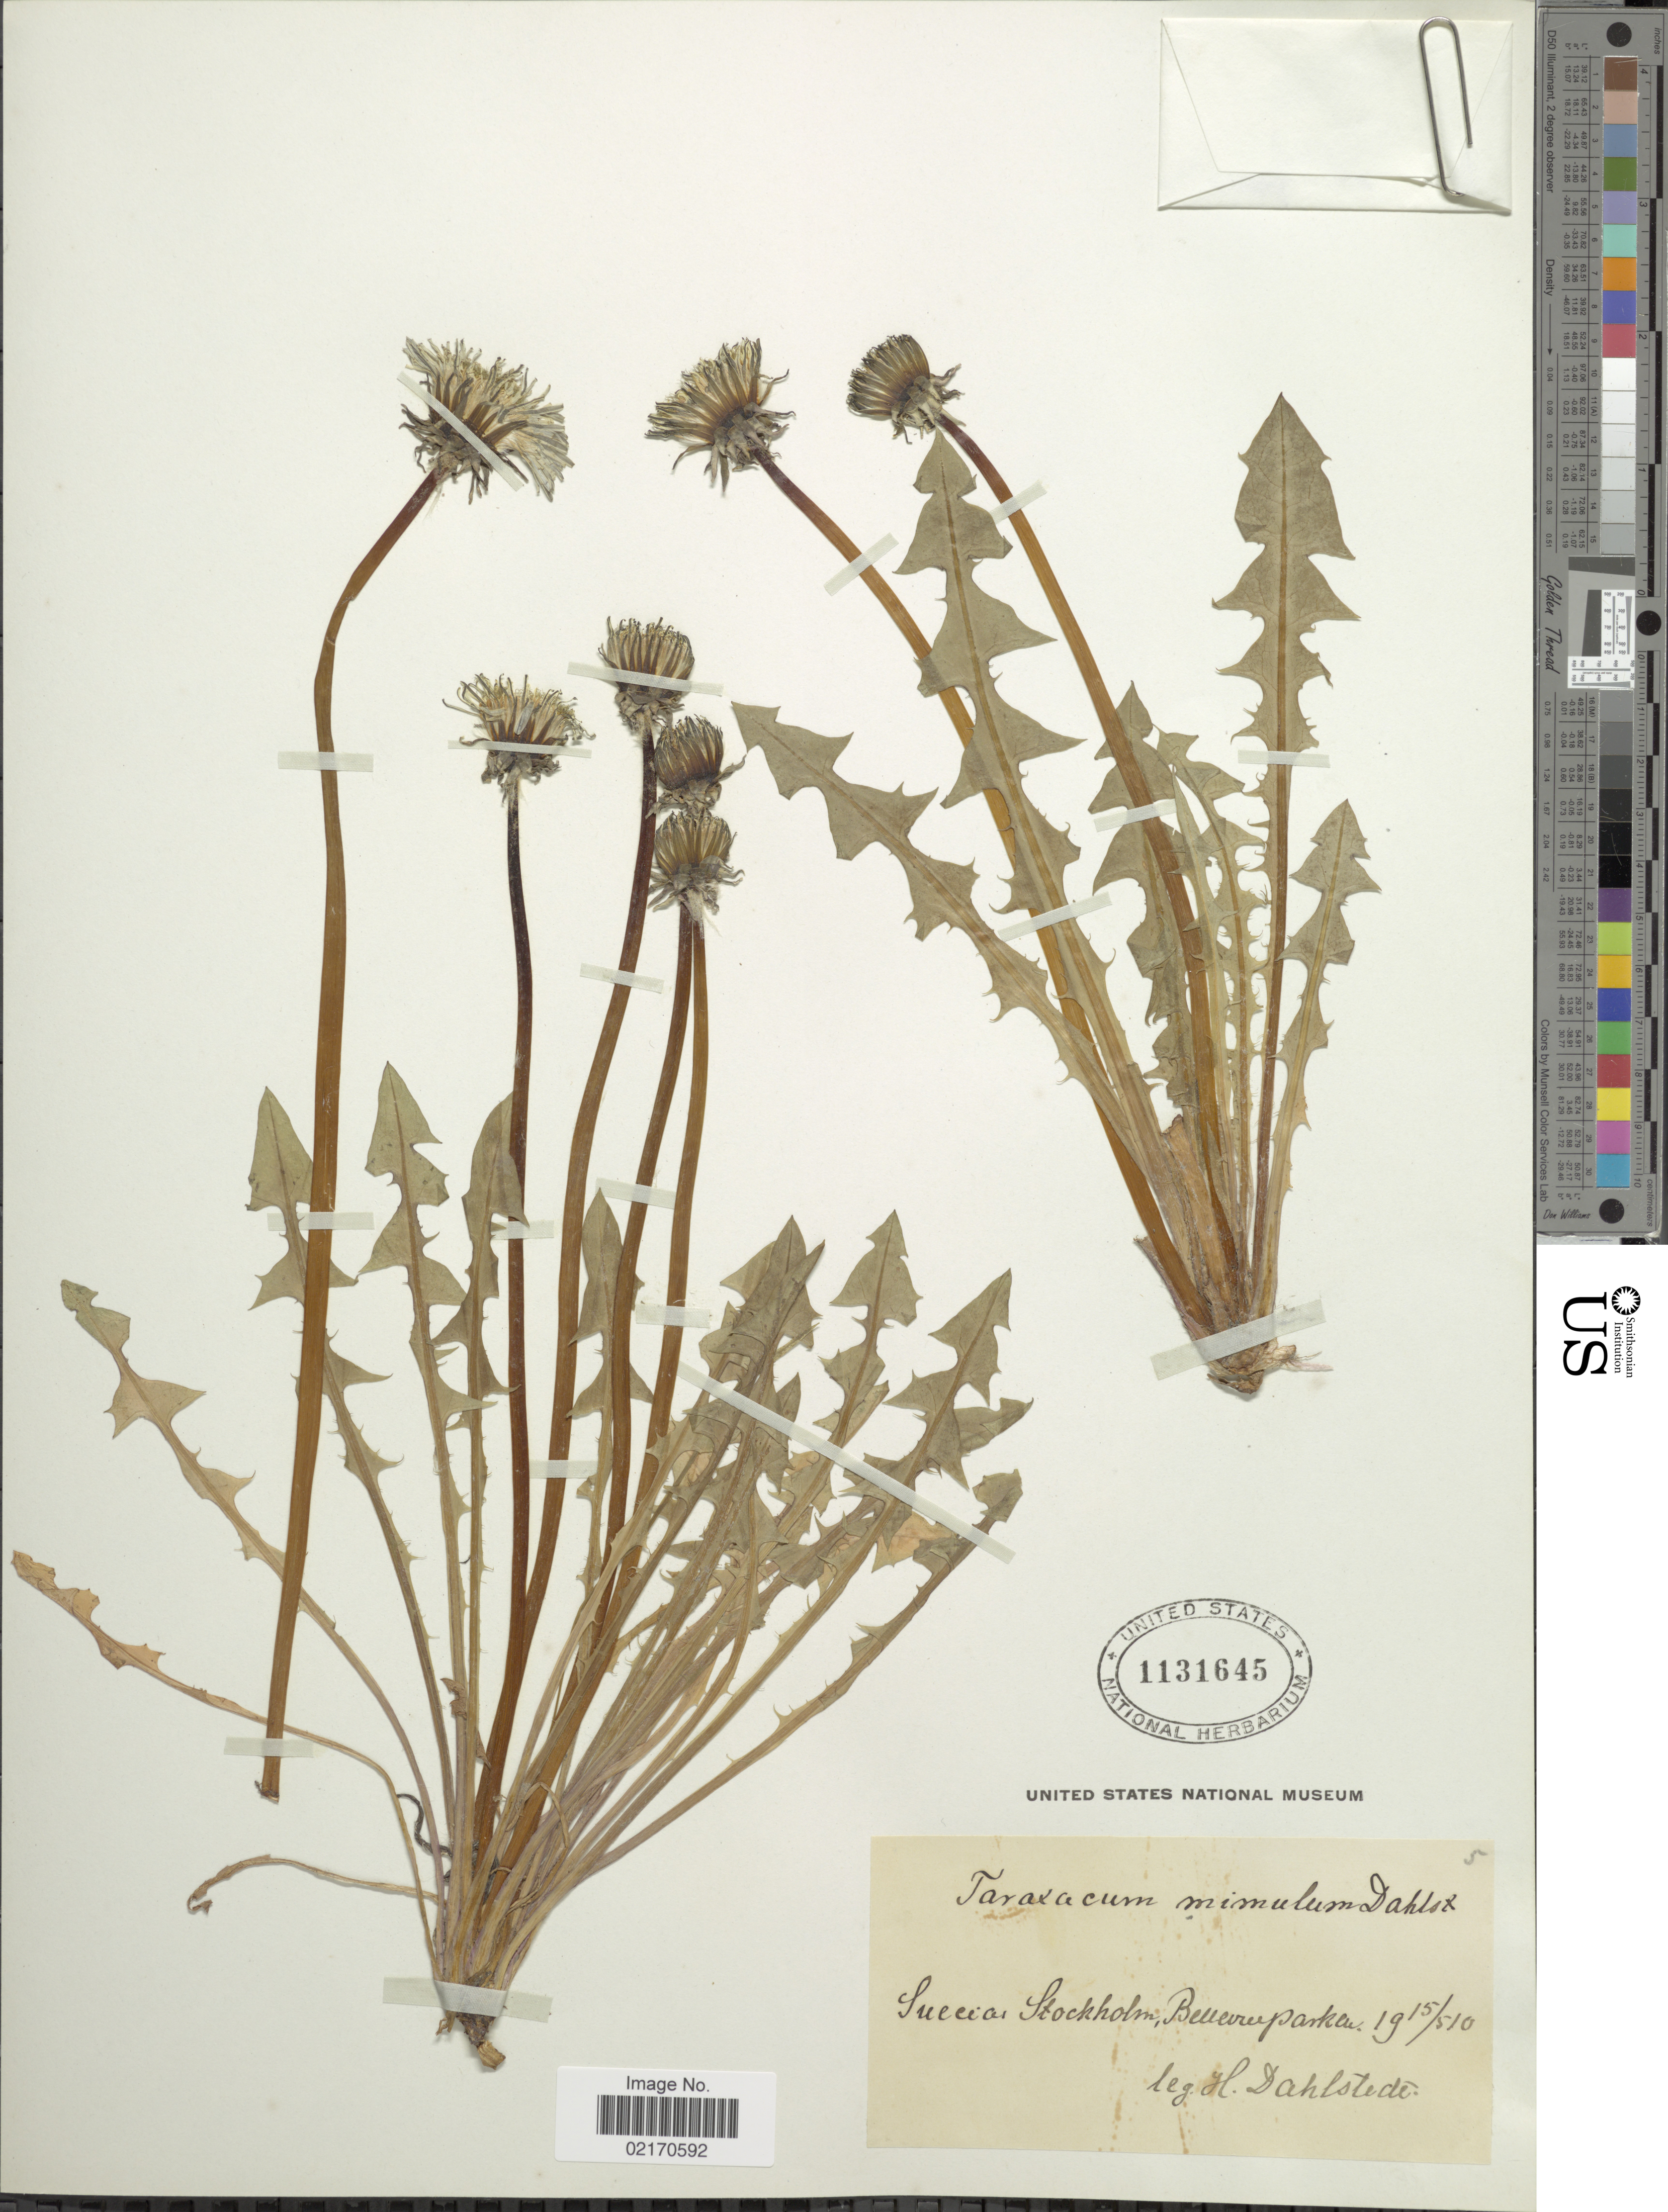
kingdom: Plantae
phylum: Tracheophyta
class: Magnoliopsida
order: Asterales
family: Asteraceae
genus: Taraxacum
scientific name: Taraxacum mimulum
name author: H. Lindb.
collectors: H. G. Dahlstedt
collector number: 5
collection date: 1910-05-15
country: Sweden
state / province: Stockholm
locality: Bellevueparken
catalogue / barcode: US 1131645